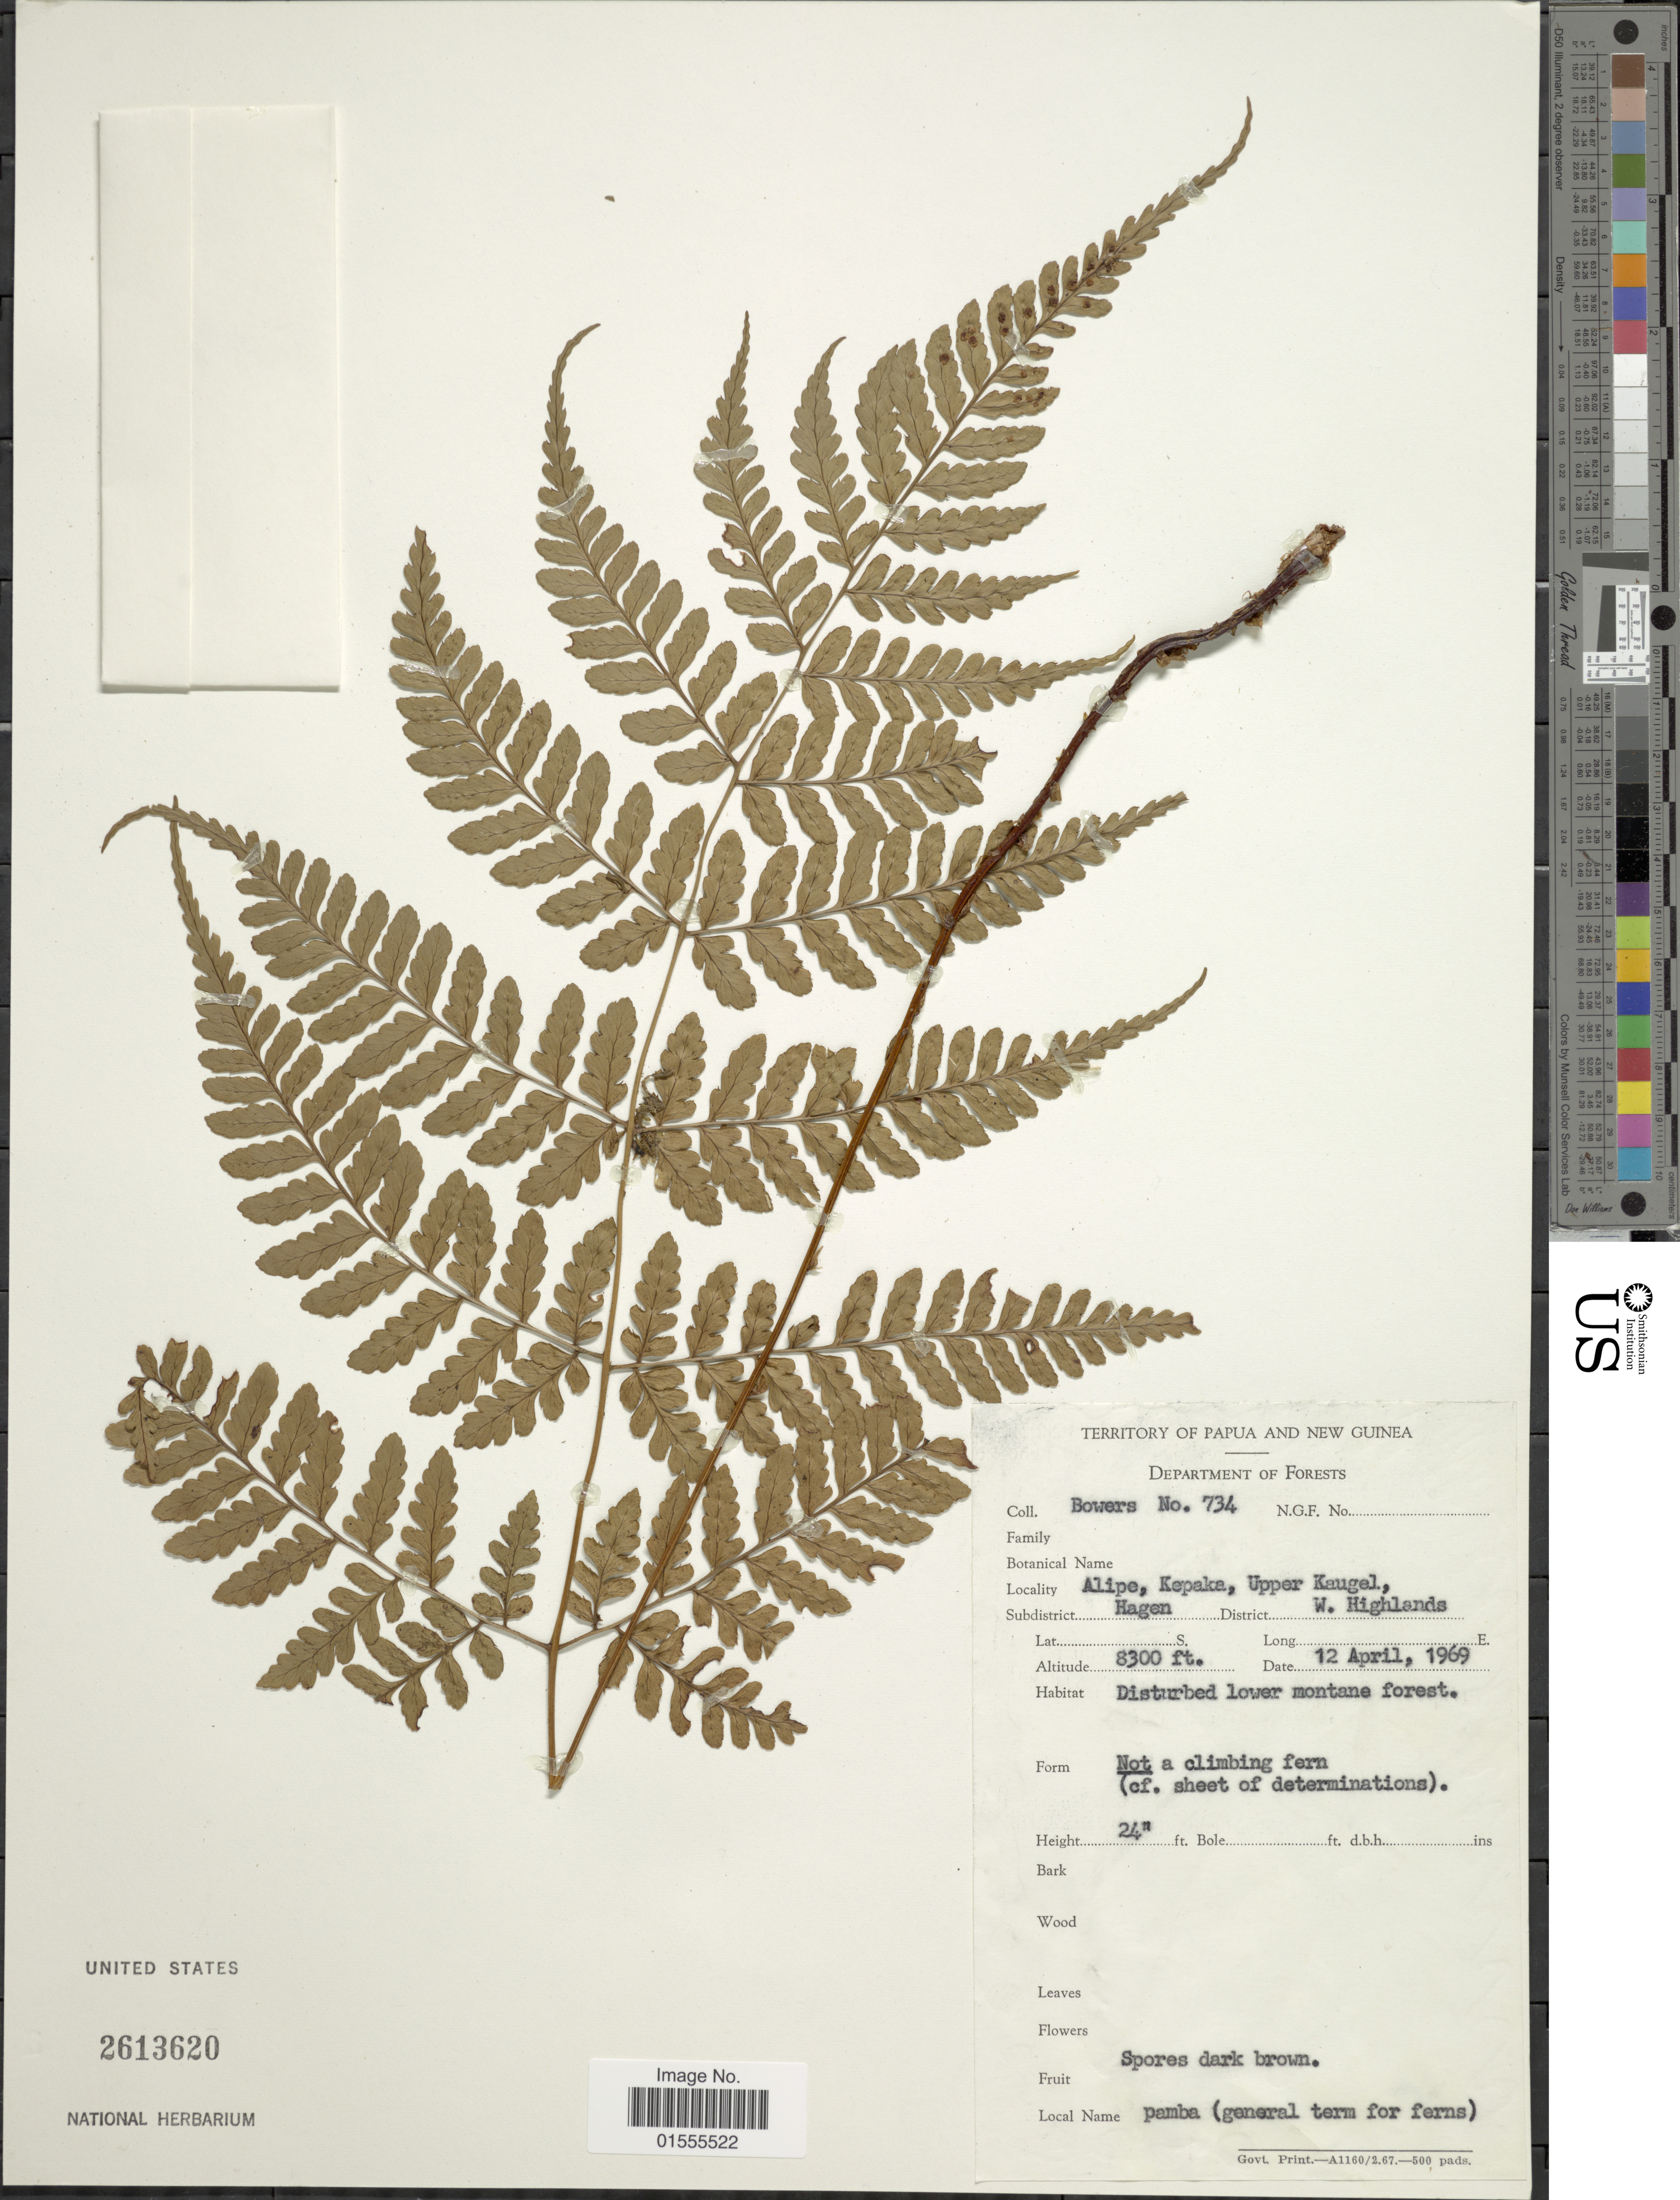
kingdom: Plantae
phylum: Tracheophyta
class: Polypodiopsida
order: Polypodiales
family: Dryopteridaceae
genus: Dryopteris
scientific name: Dryopteris sp.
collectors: -. Bowers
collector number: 734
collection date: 1969-04-12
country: Papua New Guinea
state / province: Western Highlands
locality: Alipe, Kepaka, Upper Kaugal, Subdistrict Hagen, District W. Highlands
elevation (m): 2530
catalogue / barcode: US 2613620